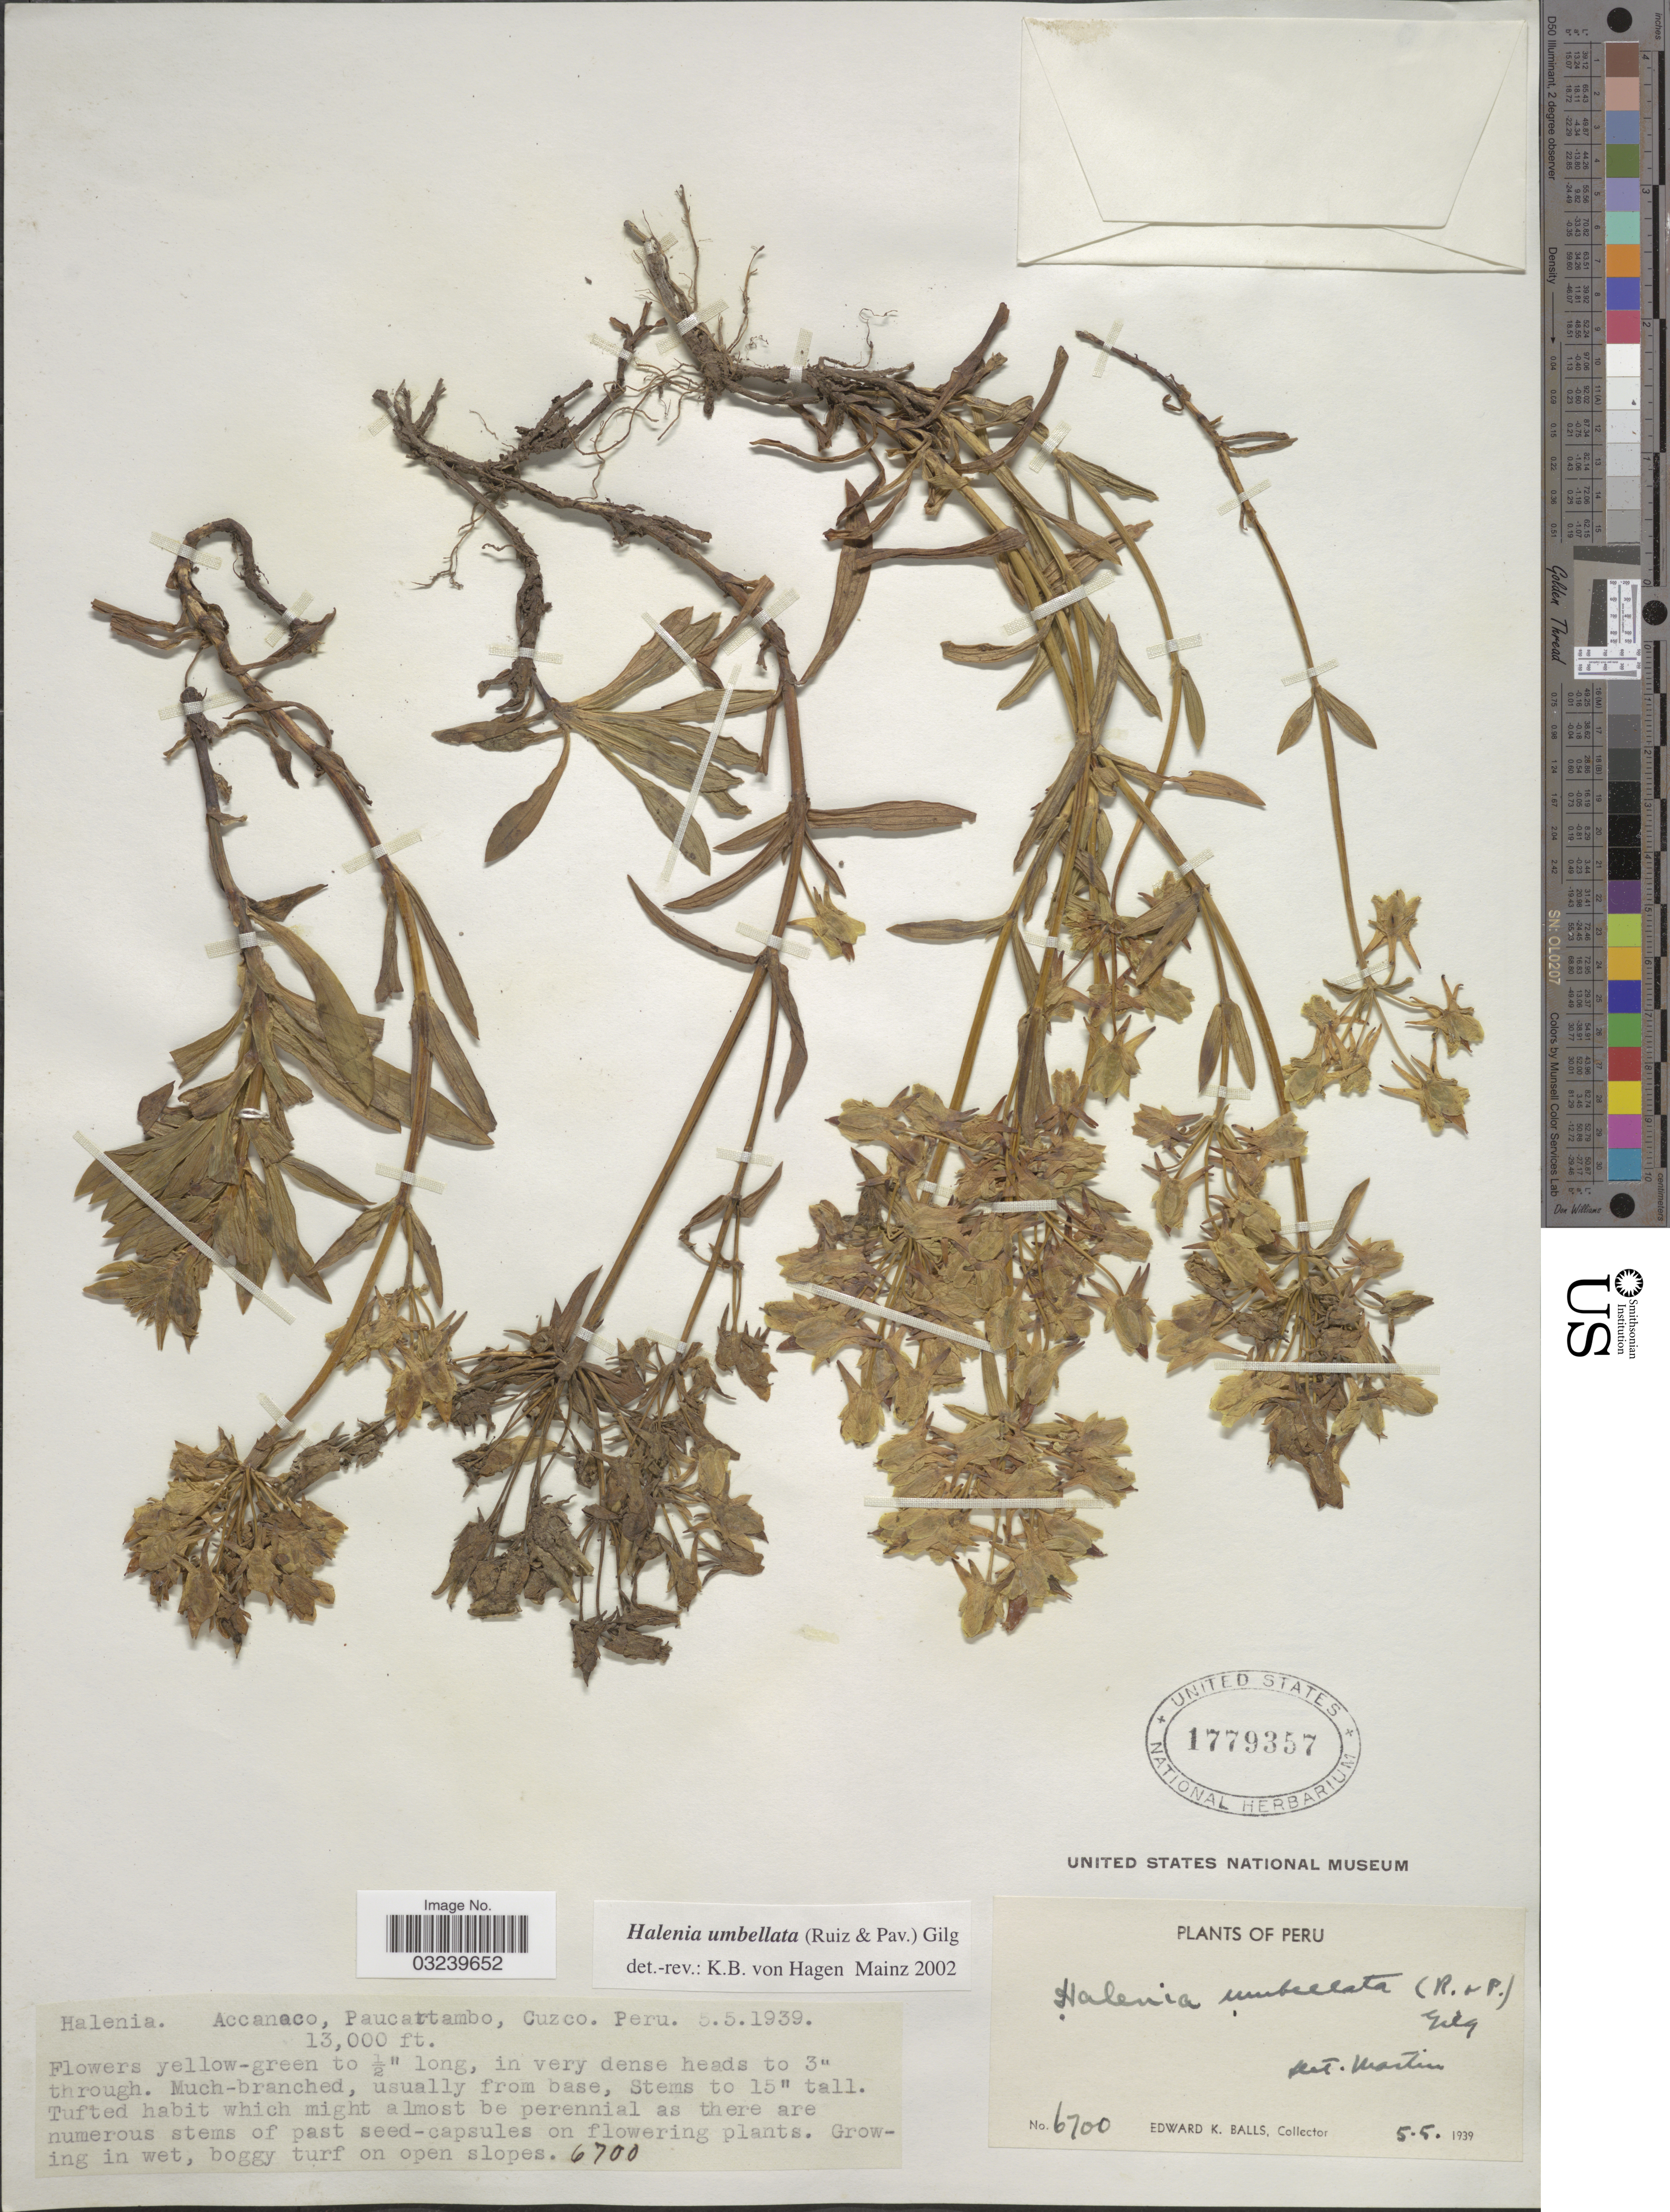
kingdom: Plantae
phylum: Tracheophyta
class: Magnoliopsida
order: Gentianales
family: Gentianaceae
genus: Halenia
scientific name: Halenia umbellata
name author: (Ruiz & Pav.) Gilg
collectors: E. K. Balls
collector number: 6700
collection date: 1939-05-05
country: Peru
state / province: Cusco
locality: Accanaco, Paucartambo, Cuzco, Peru.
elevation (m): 3962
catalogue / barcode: US 1779357